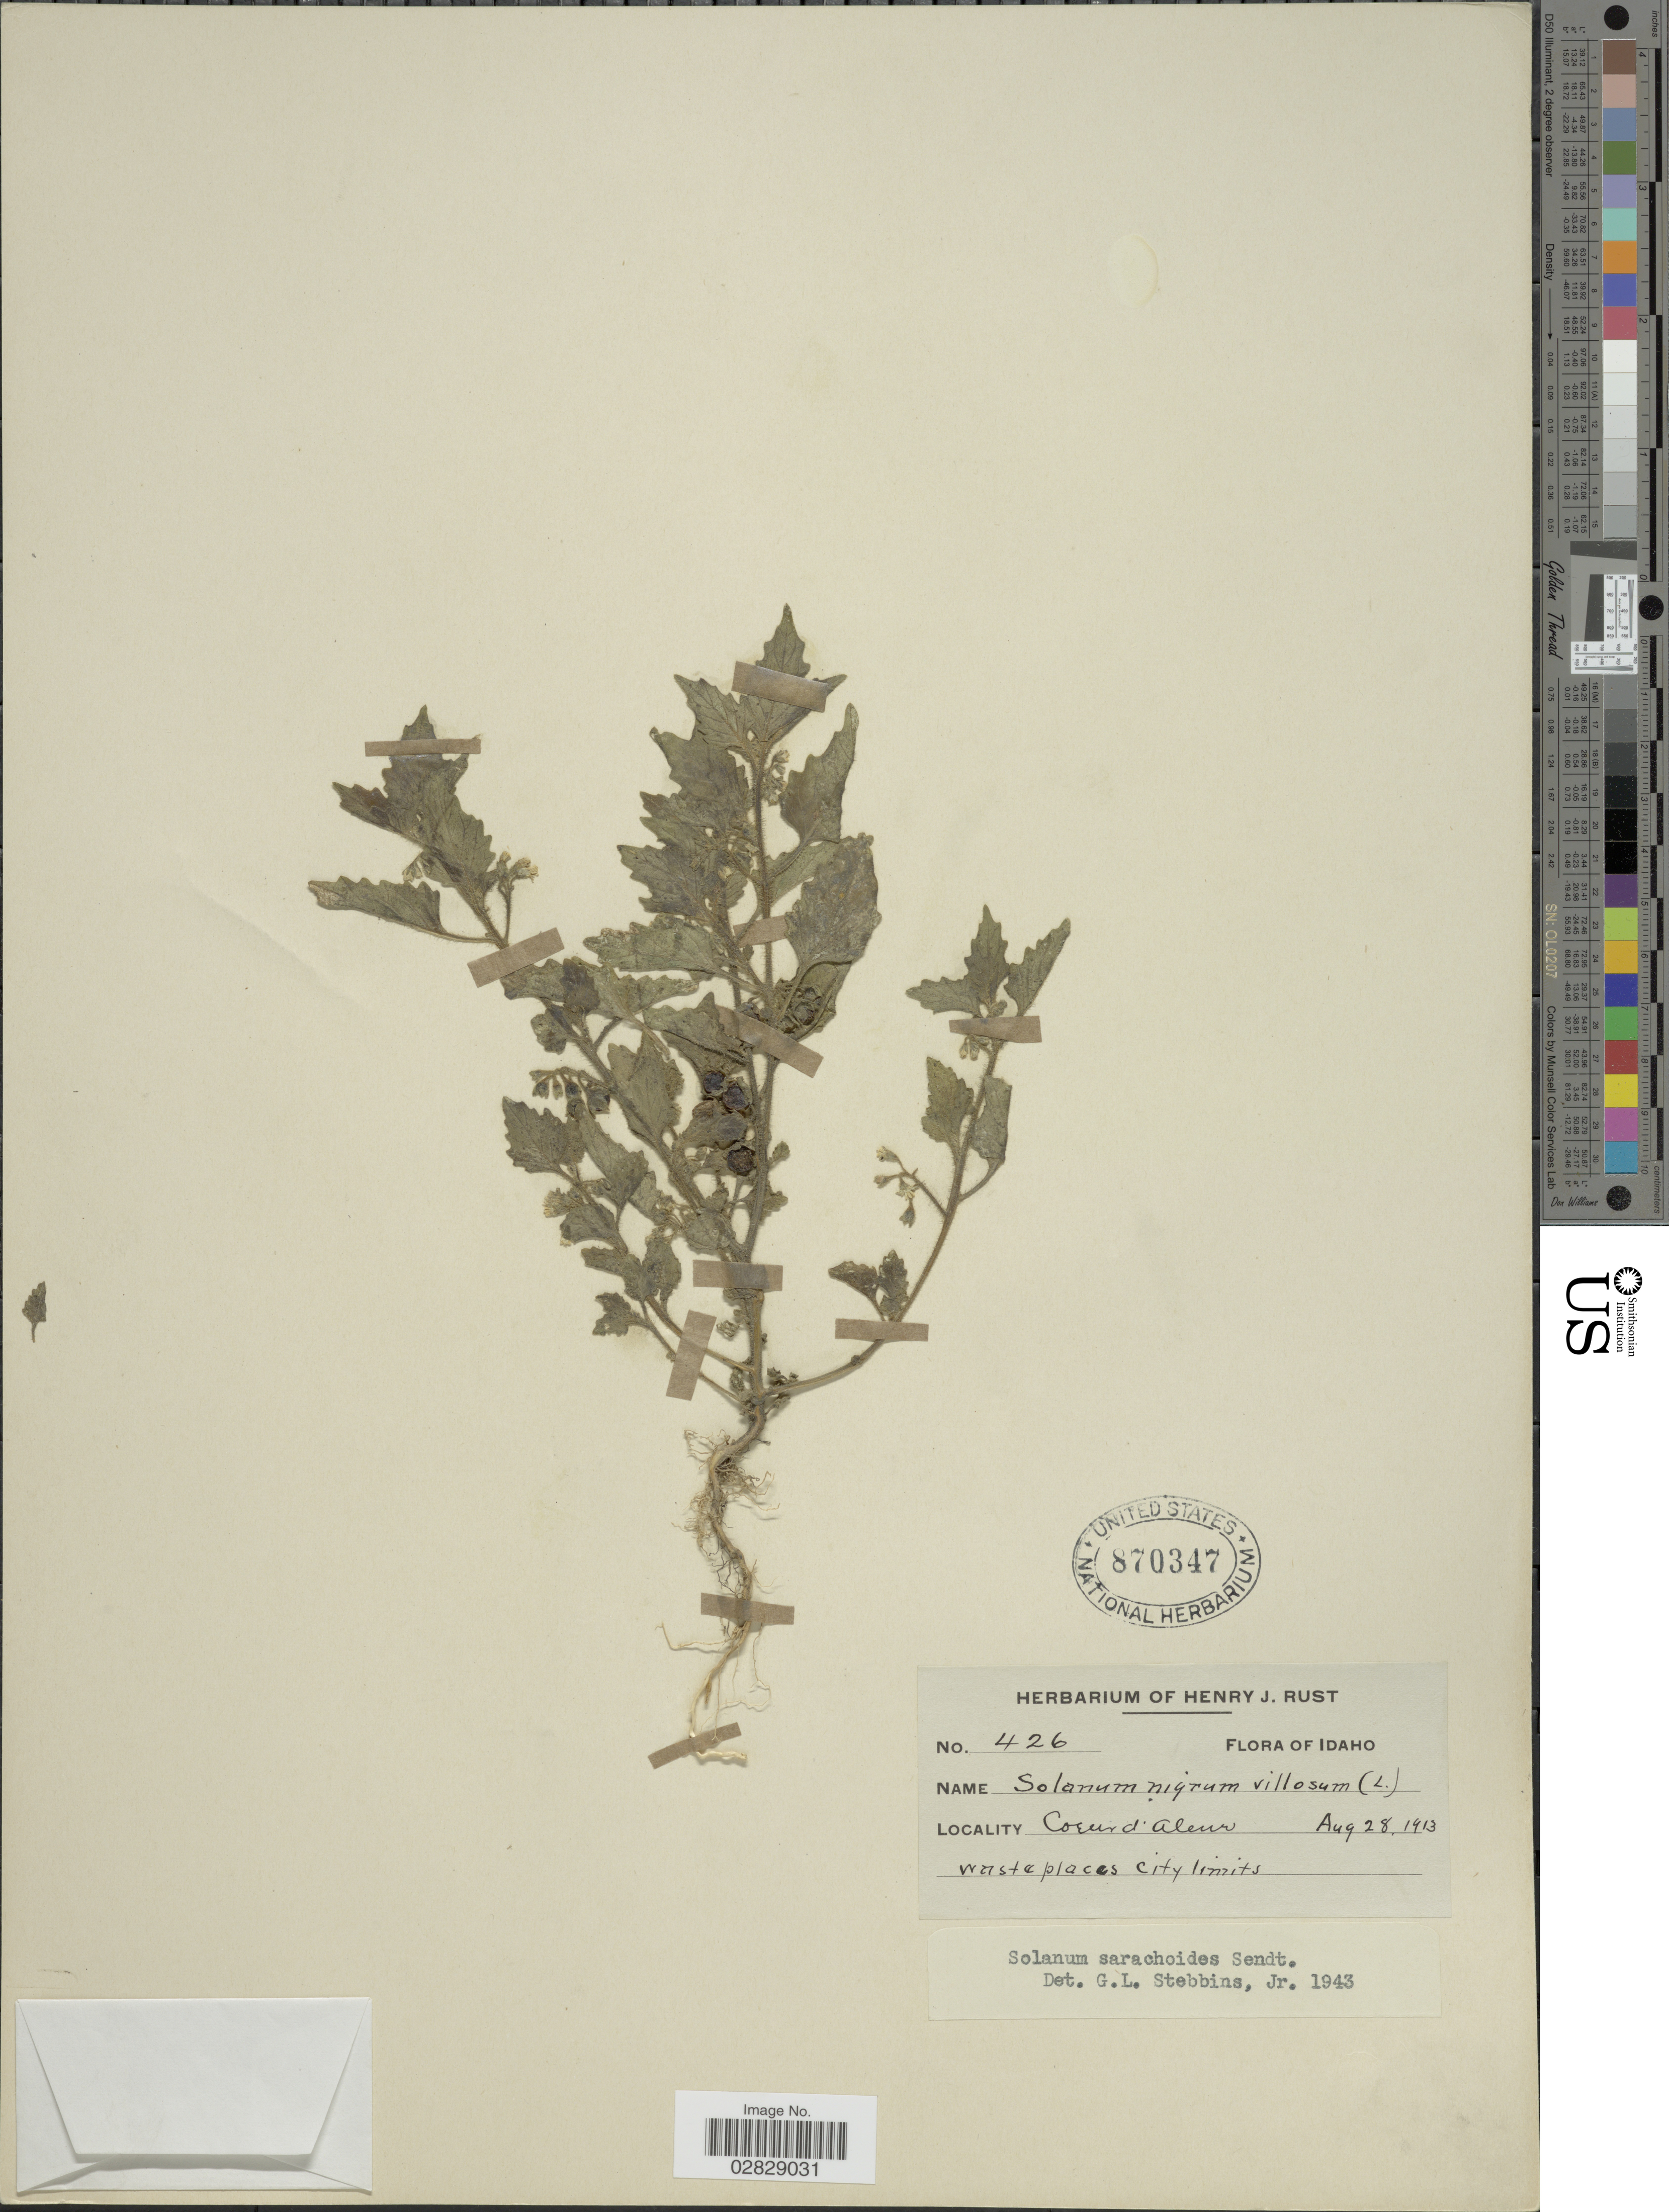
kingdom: Plantae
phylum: Tracheophyta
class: Magnoliopsida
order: Solanales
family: Solanaceae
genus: Solanum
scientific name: Solanum sarachoides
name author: Sendt.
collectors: ex herb. Henry J. Rust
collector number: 426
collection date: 1913-08-28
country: United States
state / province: Idaho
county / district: Kootenai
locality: Coeur d'Alene.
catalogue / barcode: US 870347